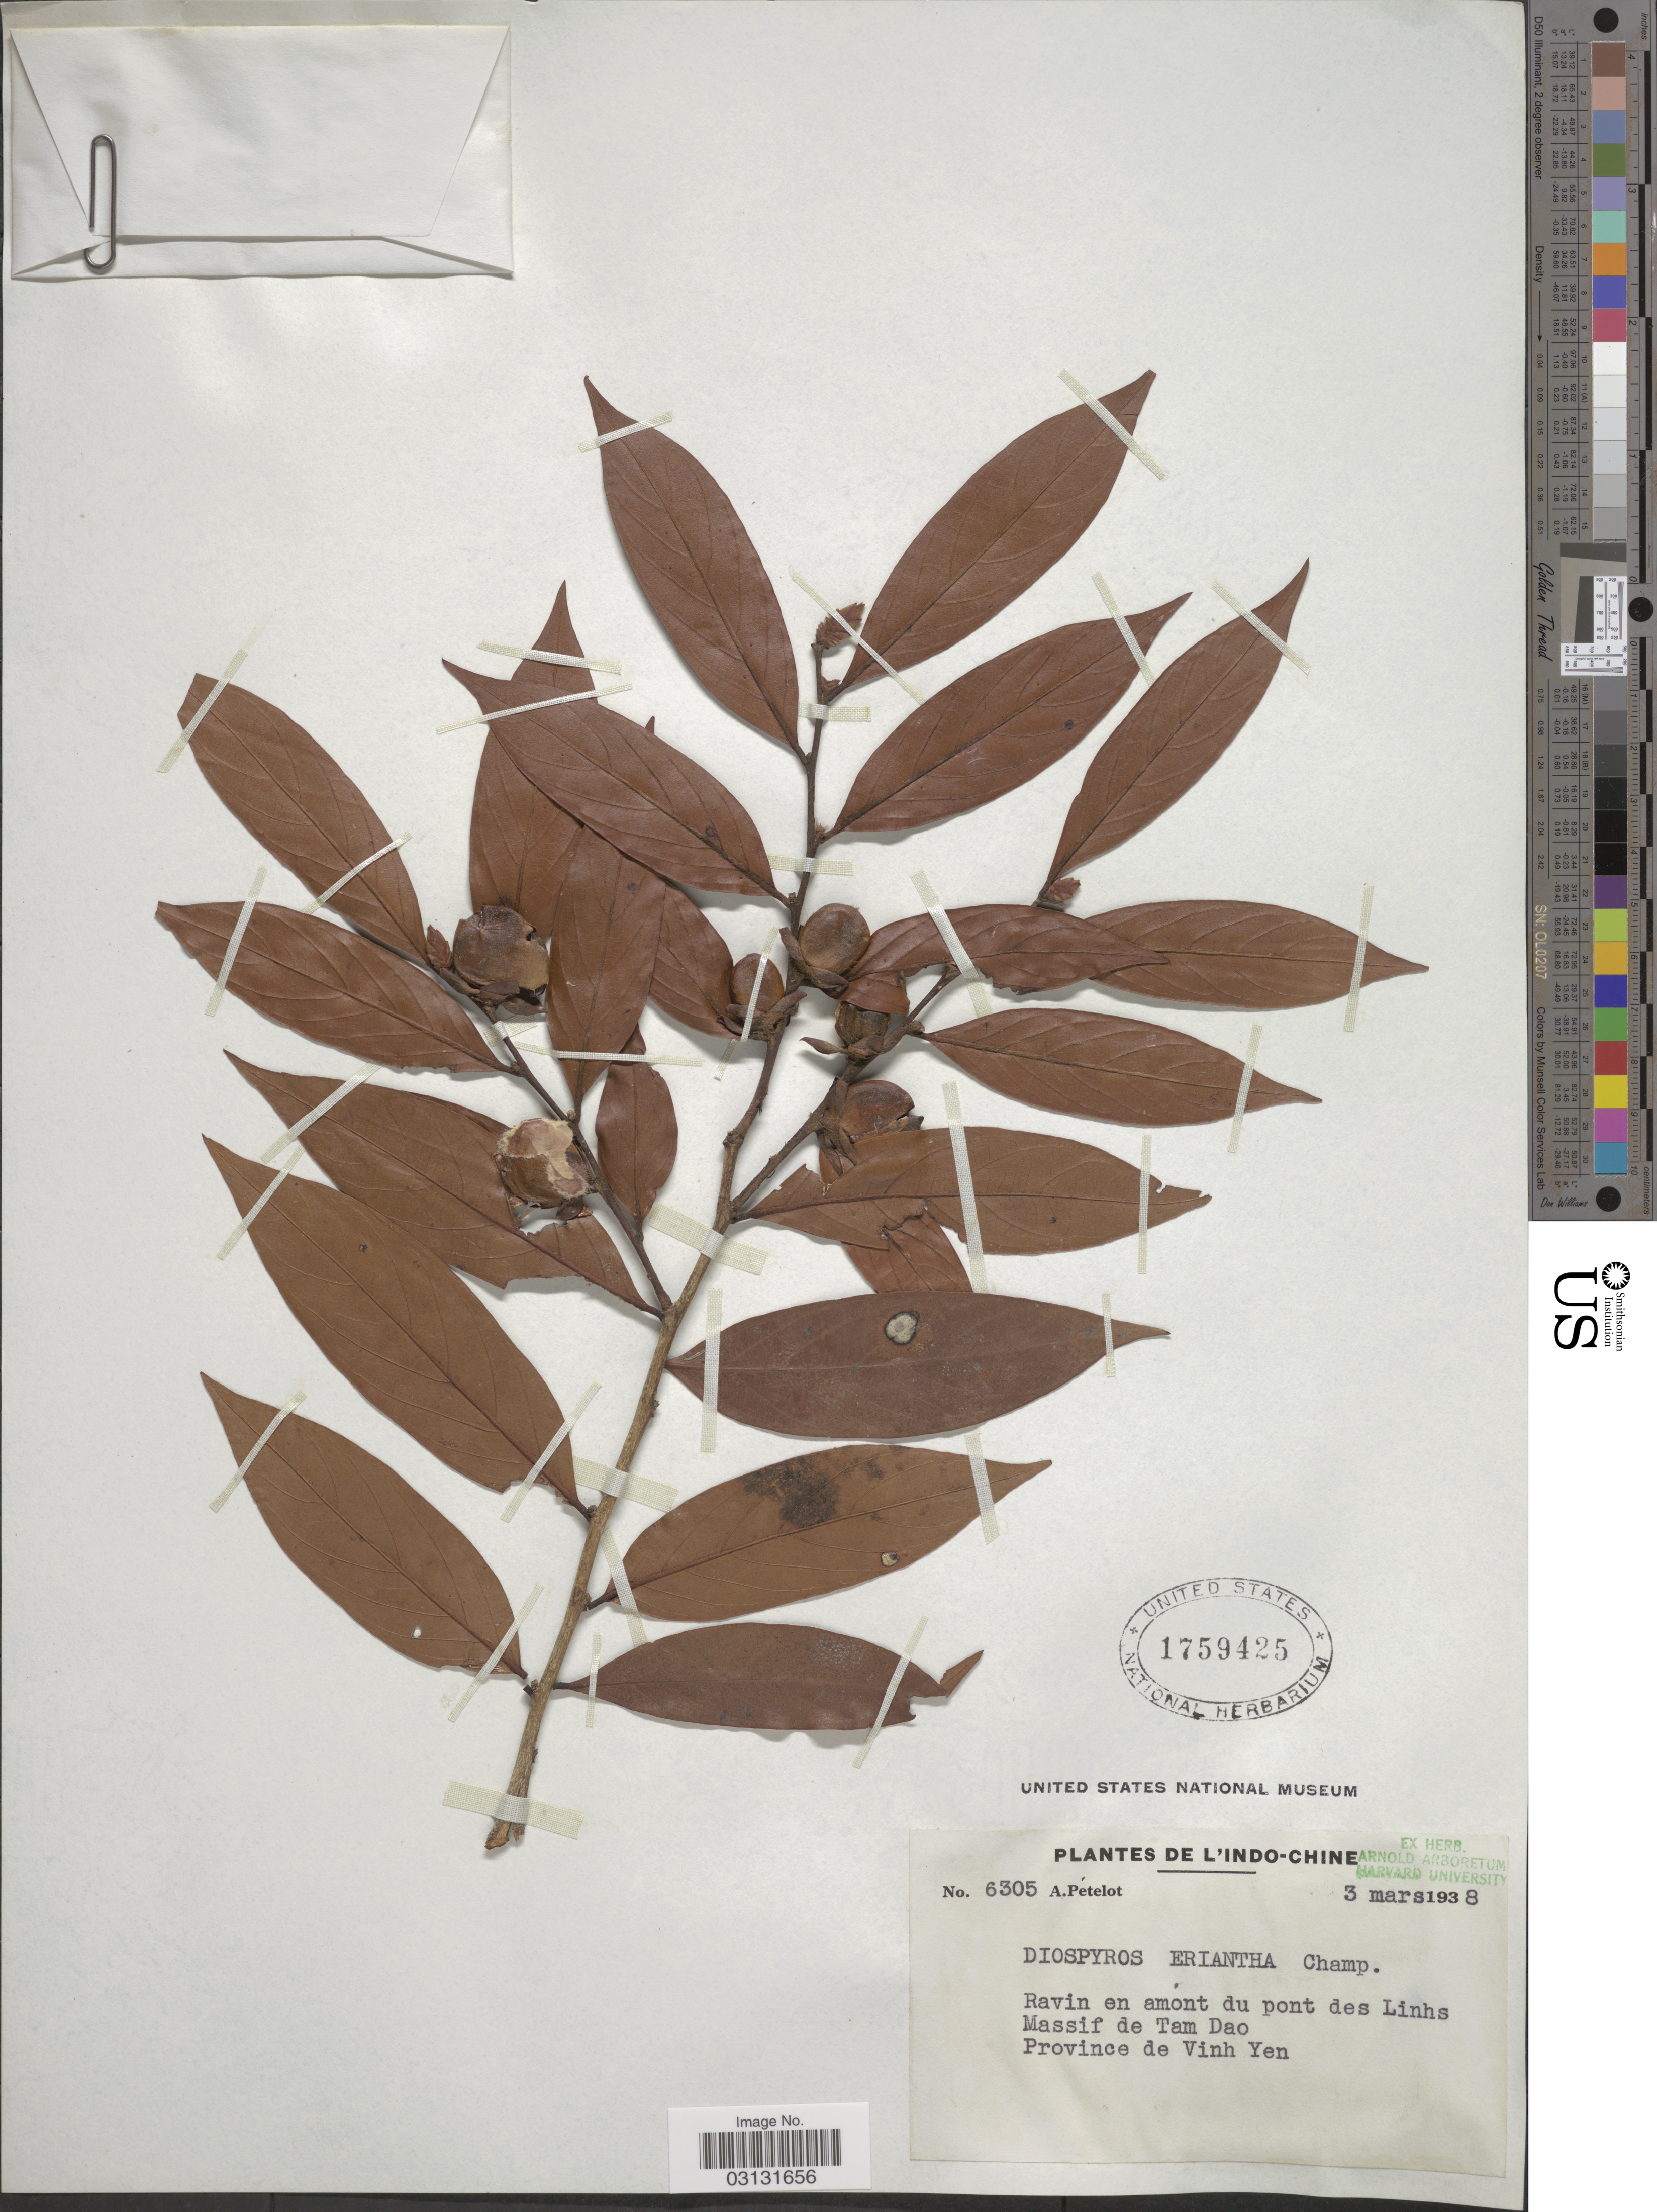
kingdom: Plantae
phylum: Tracheophyta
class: Magnoliopsida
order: Ericales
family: Ebenaceae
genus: Diospyros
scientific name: Diospyros eriantha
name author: Champ. ex Benth.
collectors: A. Petelot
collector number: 6305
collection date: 1938-03-03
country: Vietnam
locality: L'Indo-Chine. Ravin en amont du pont des Linhs. Massif de Tam Dao. Province de Vinh Yen.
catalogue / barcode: US 1759425